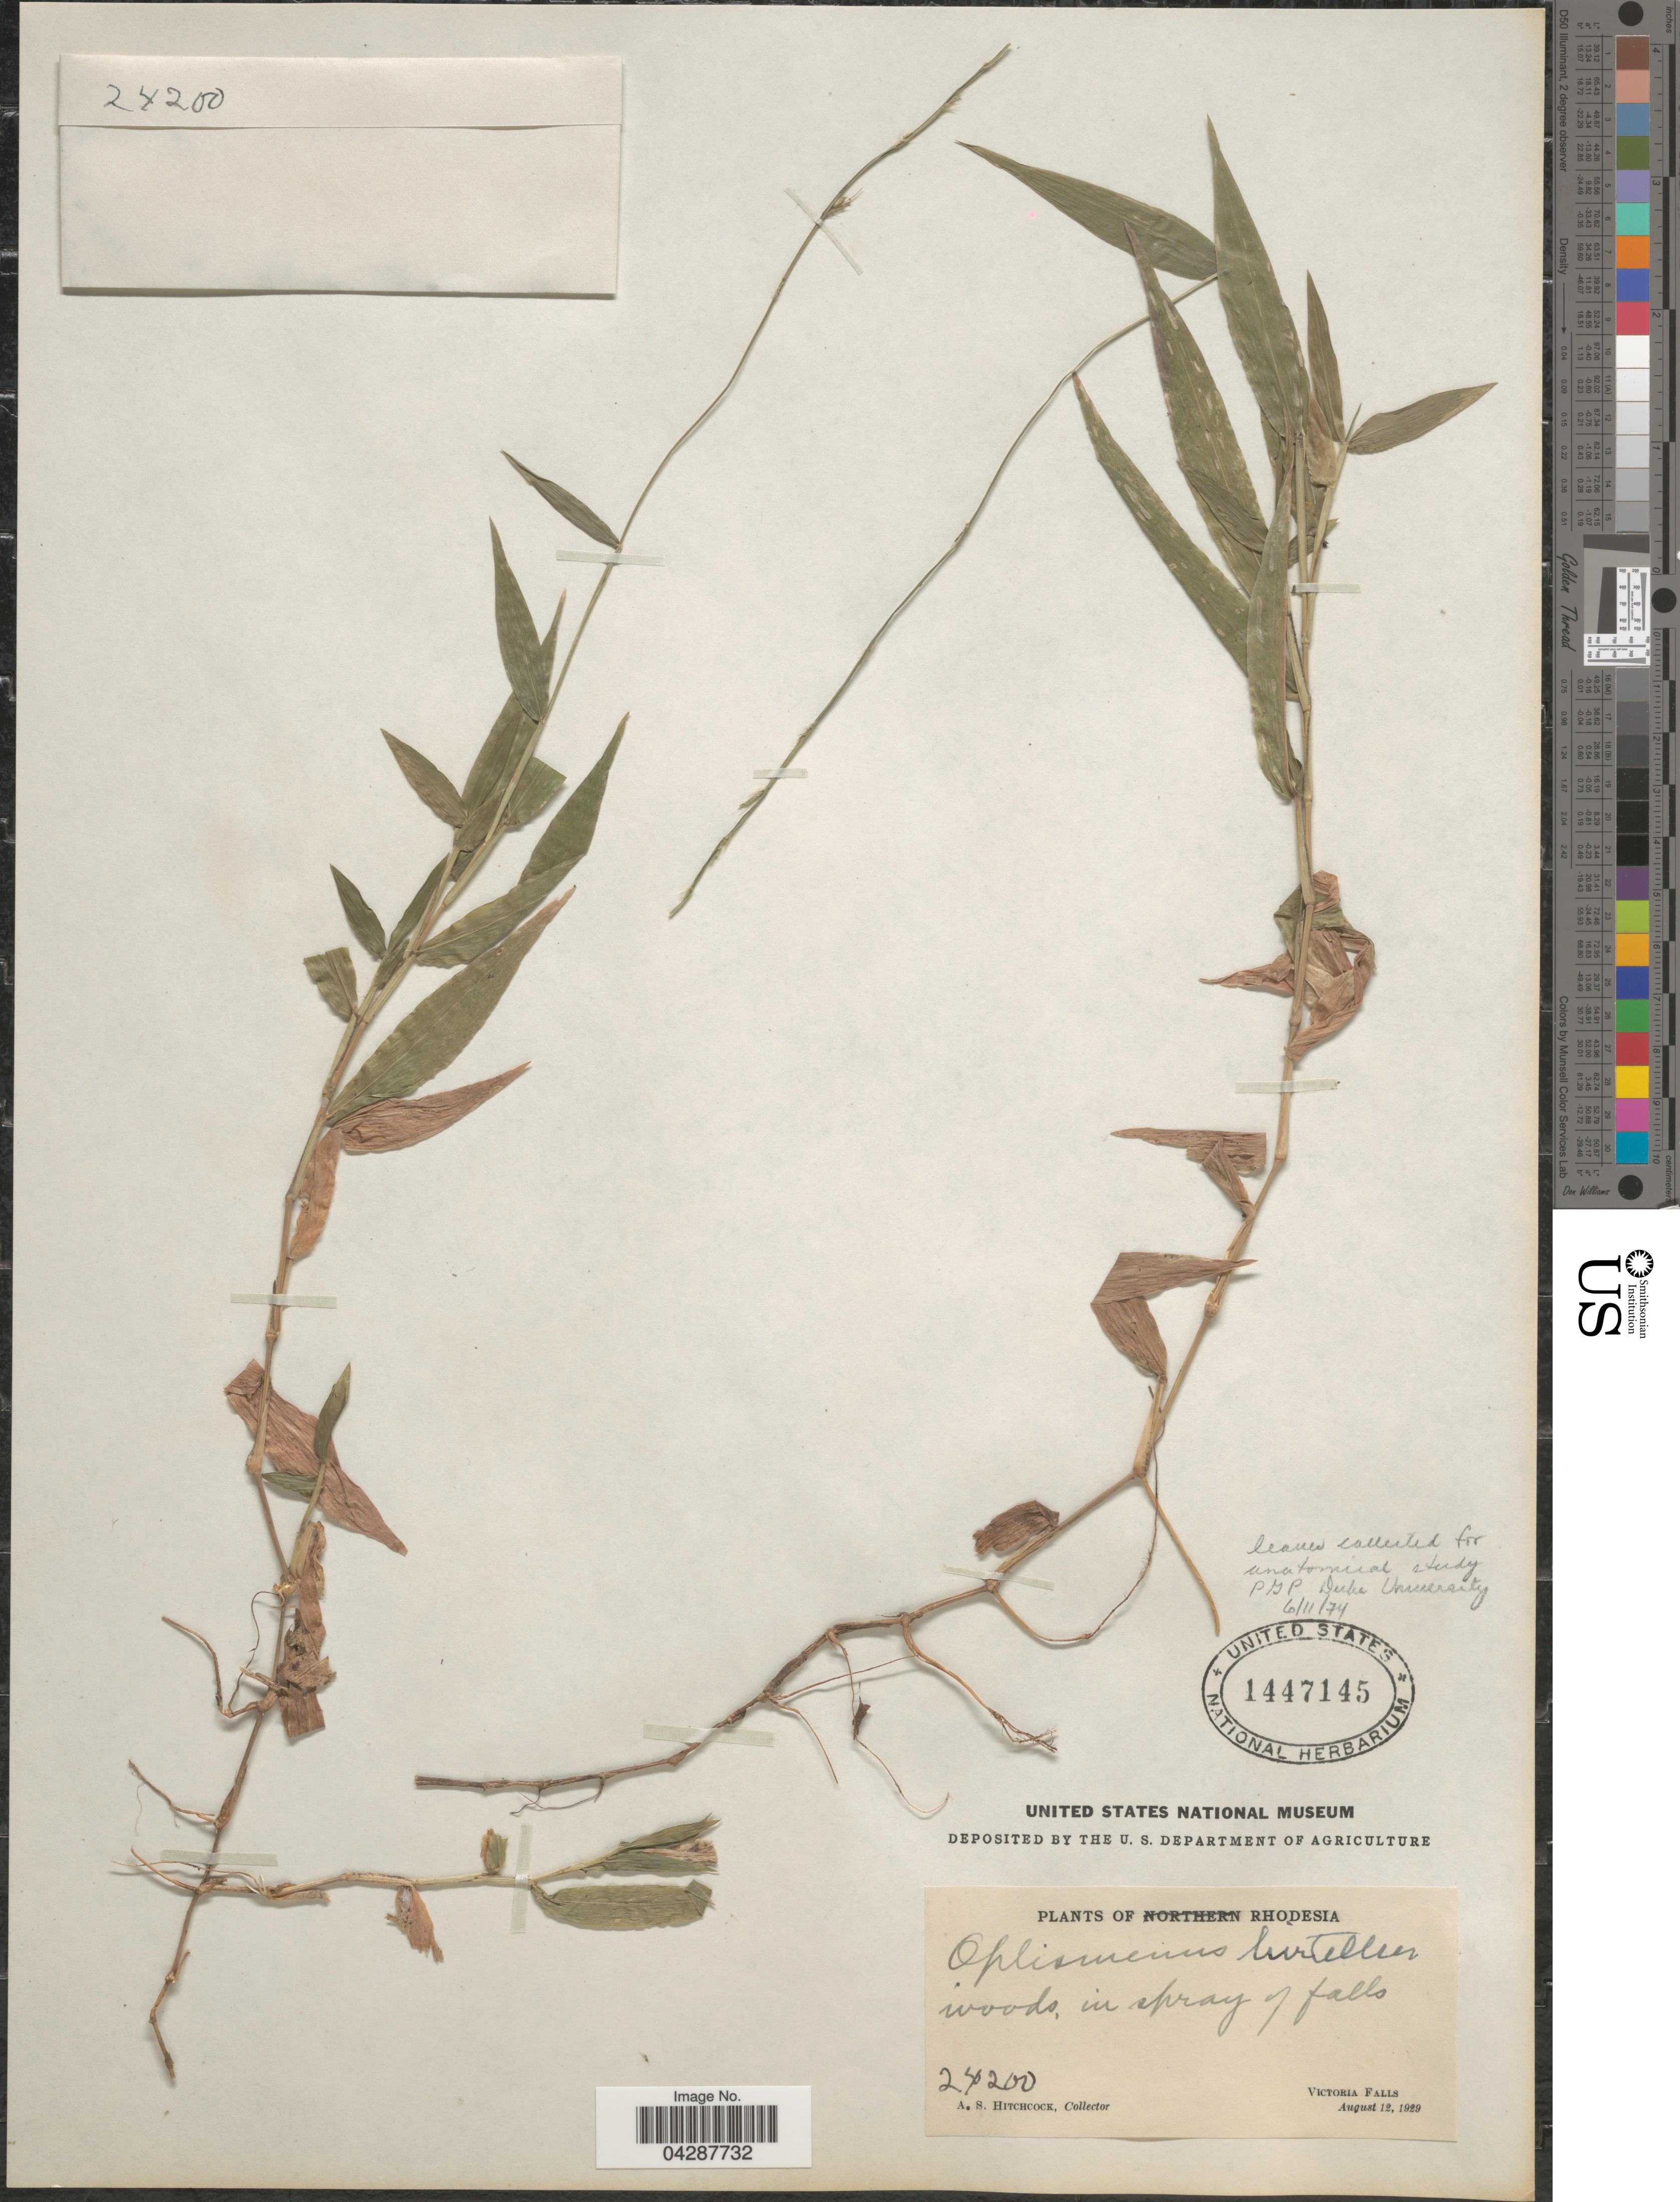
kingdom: Plantae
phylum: Tracheophyta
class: Liliopsida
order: Poales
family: Poaceae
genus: Oplismenus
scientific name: Oplismenus hirtellus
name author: (L.) P. Beauv.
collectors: A. S. Hitchcock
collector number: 24200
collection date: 1929-08-12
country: Zimbabwe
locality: Rhodesia. Victoria Falls.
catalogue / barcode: US 1447145